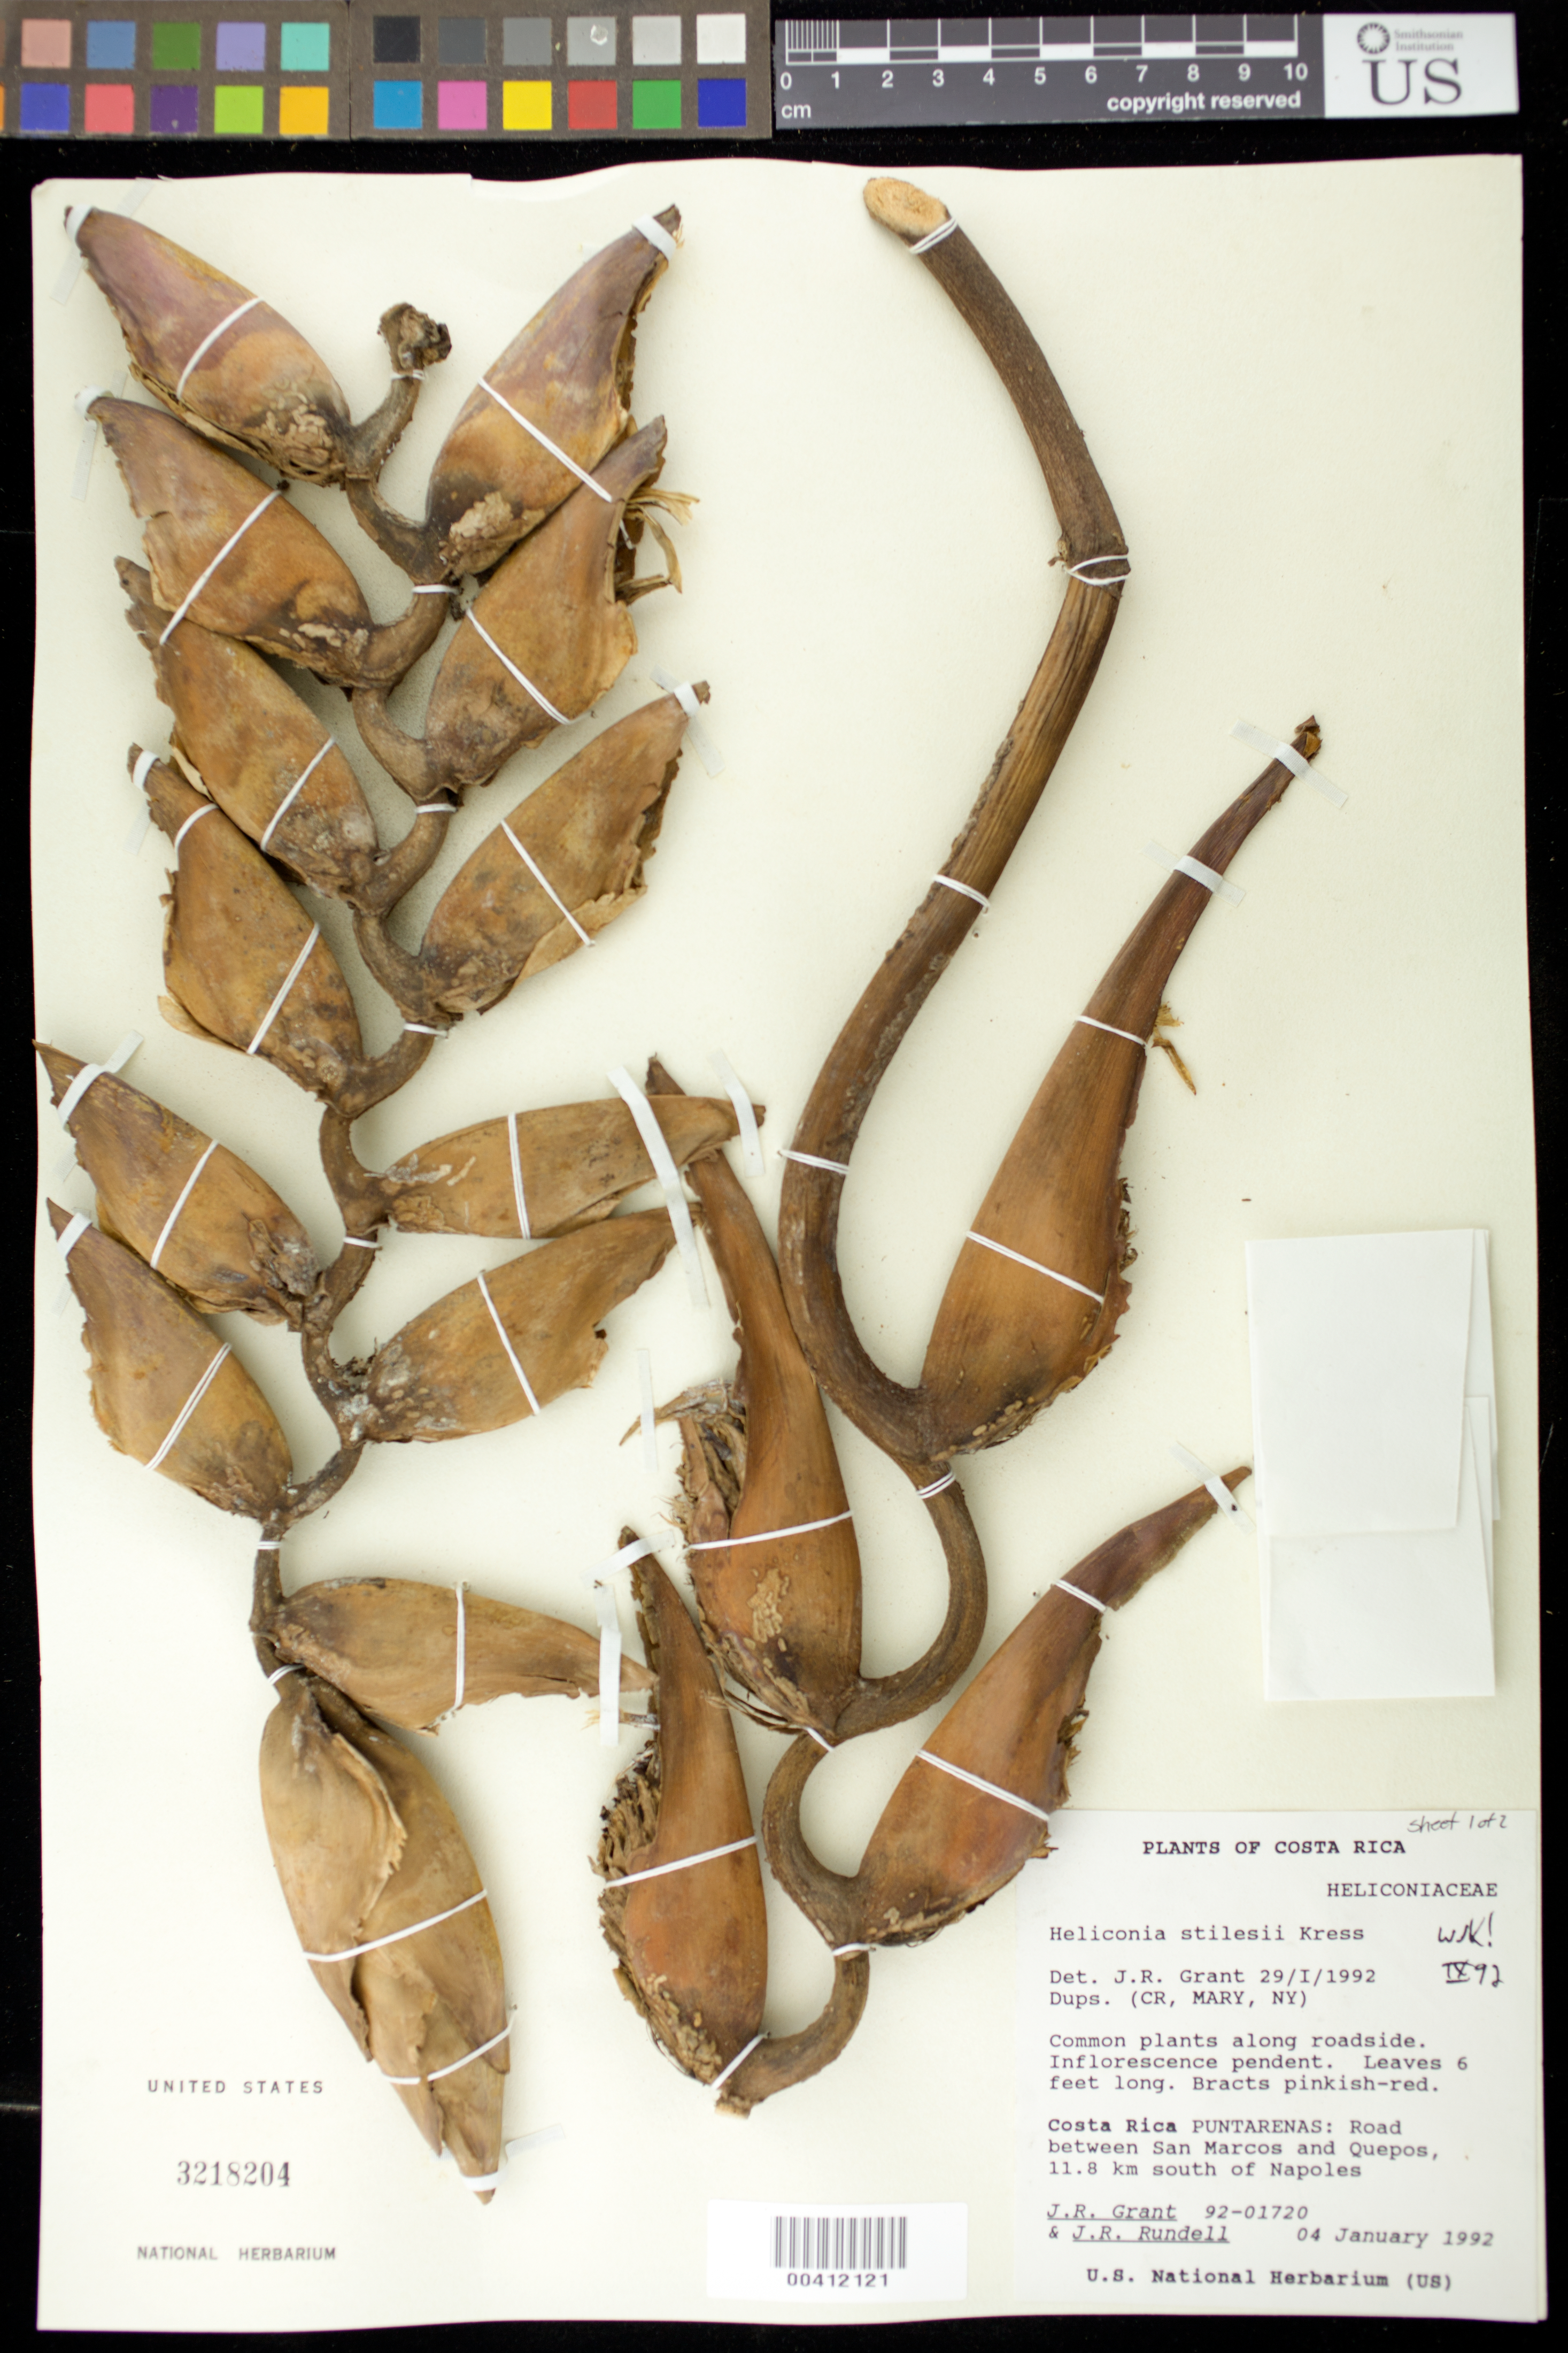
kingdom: Plantae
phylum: Tracheophyta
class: Liliopsida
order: Zingiberales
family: Heliconiaceae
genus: Heliconia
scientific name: Heliconia stilesii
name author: W.J. Kress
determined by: Kress, W. J., (US), Smithsonian Institution - National Museum of Natural History (UNITED STATES)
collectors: J. R. Grant & J. R. Rundell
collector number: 92-01720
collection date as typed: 04 Jan 1992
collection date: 1992-01-04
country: Costa Rica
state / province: Puntarenas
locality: Between san marcos and quepos, 11.8 km s of napoles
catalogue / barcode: US 3218204